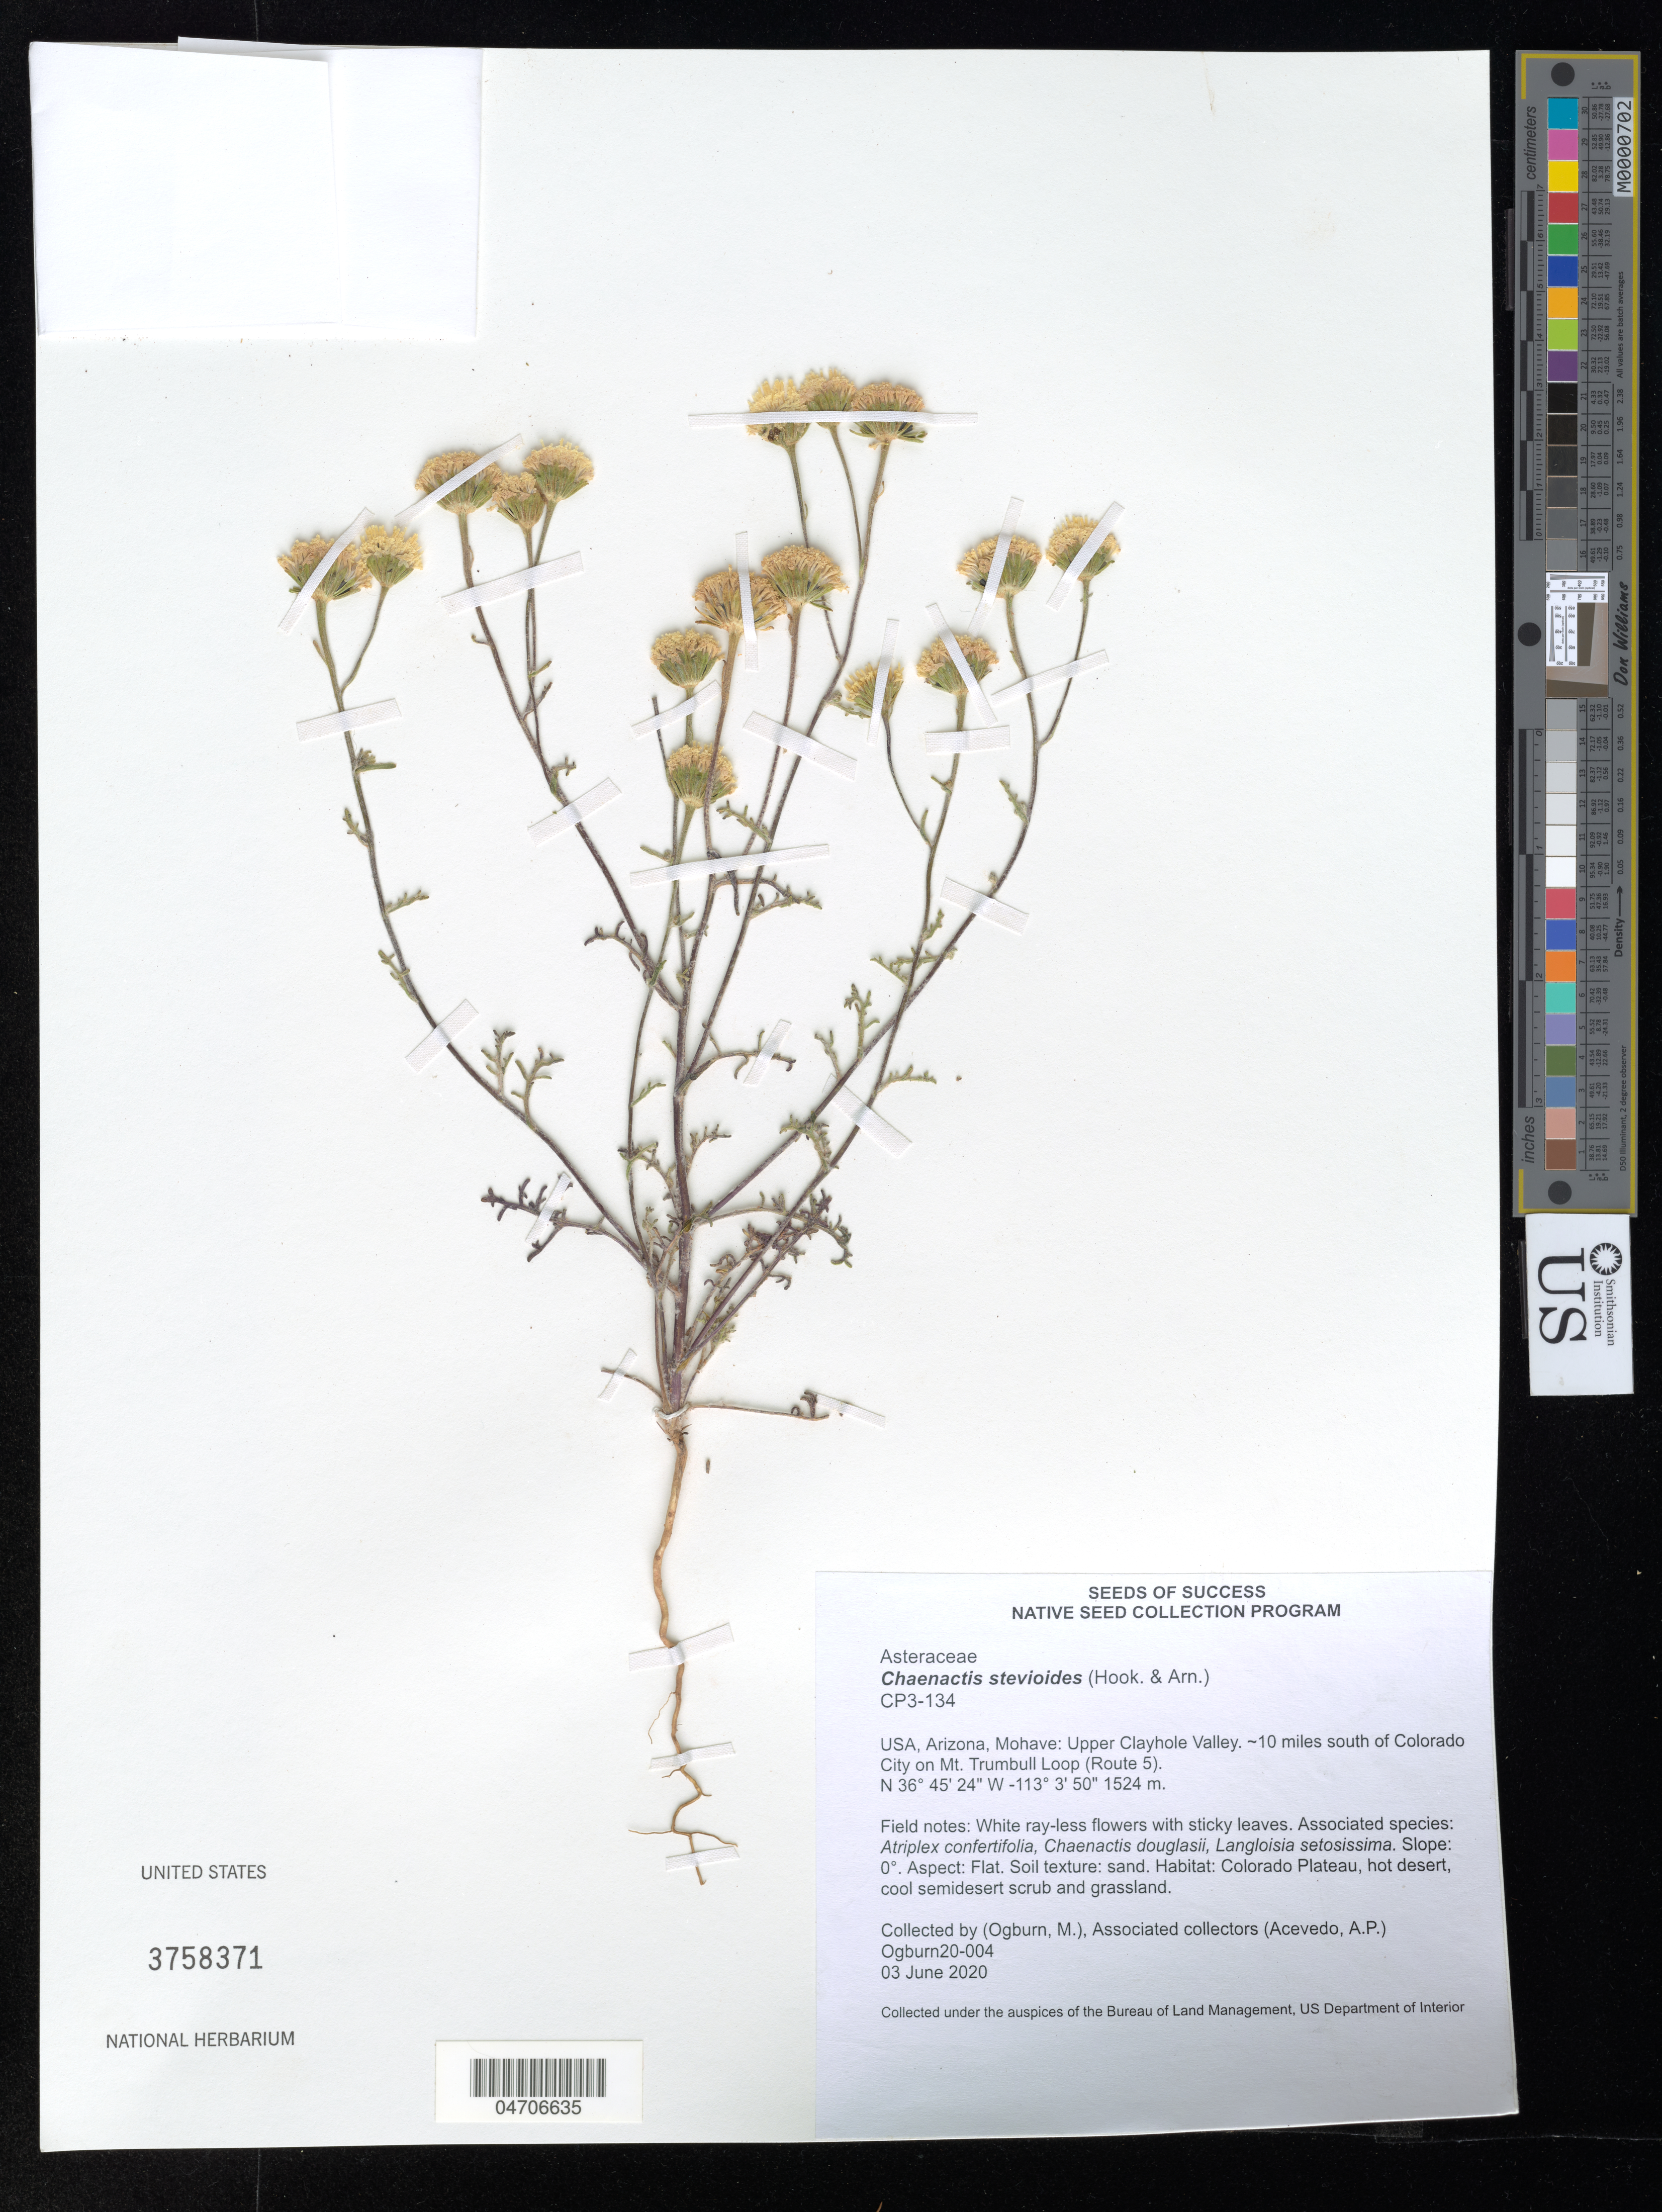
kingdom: Plantae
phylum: Tracheophyta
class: Magnoliopsida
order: Asterales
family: Asteraceae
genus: Chaenactis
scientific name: Chaenactis stevioides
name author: Hook. & Arn.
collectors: M. Ogburn & A. Acevedo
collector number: Ogburn20-004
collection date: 2020-06-03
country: United States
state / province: Arizona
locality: Mohave: Upper Clayhole Valley. ~10 miles south of Colorado City on Mt. Trumbull Loop (Route 5).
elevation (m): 1524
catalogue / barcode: US 3758371